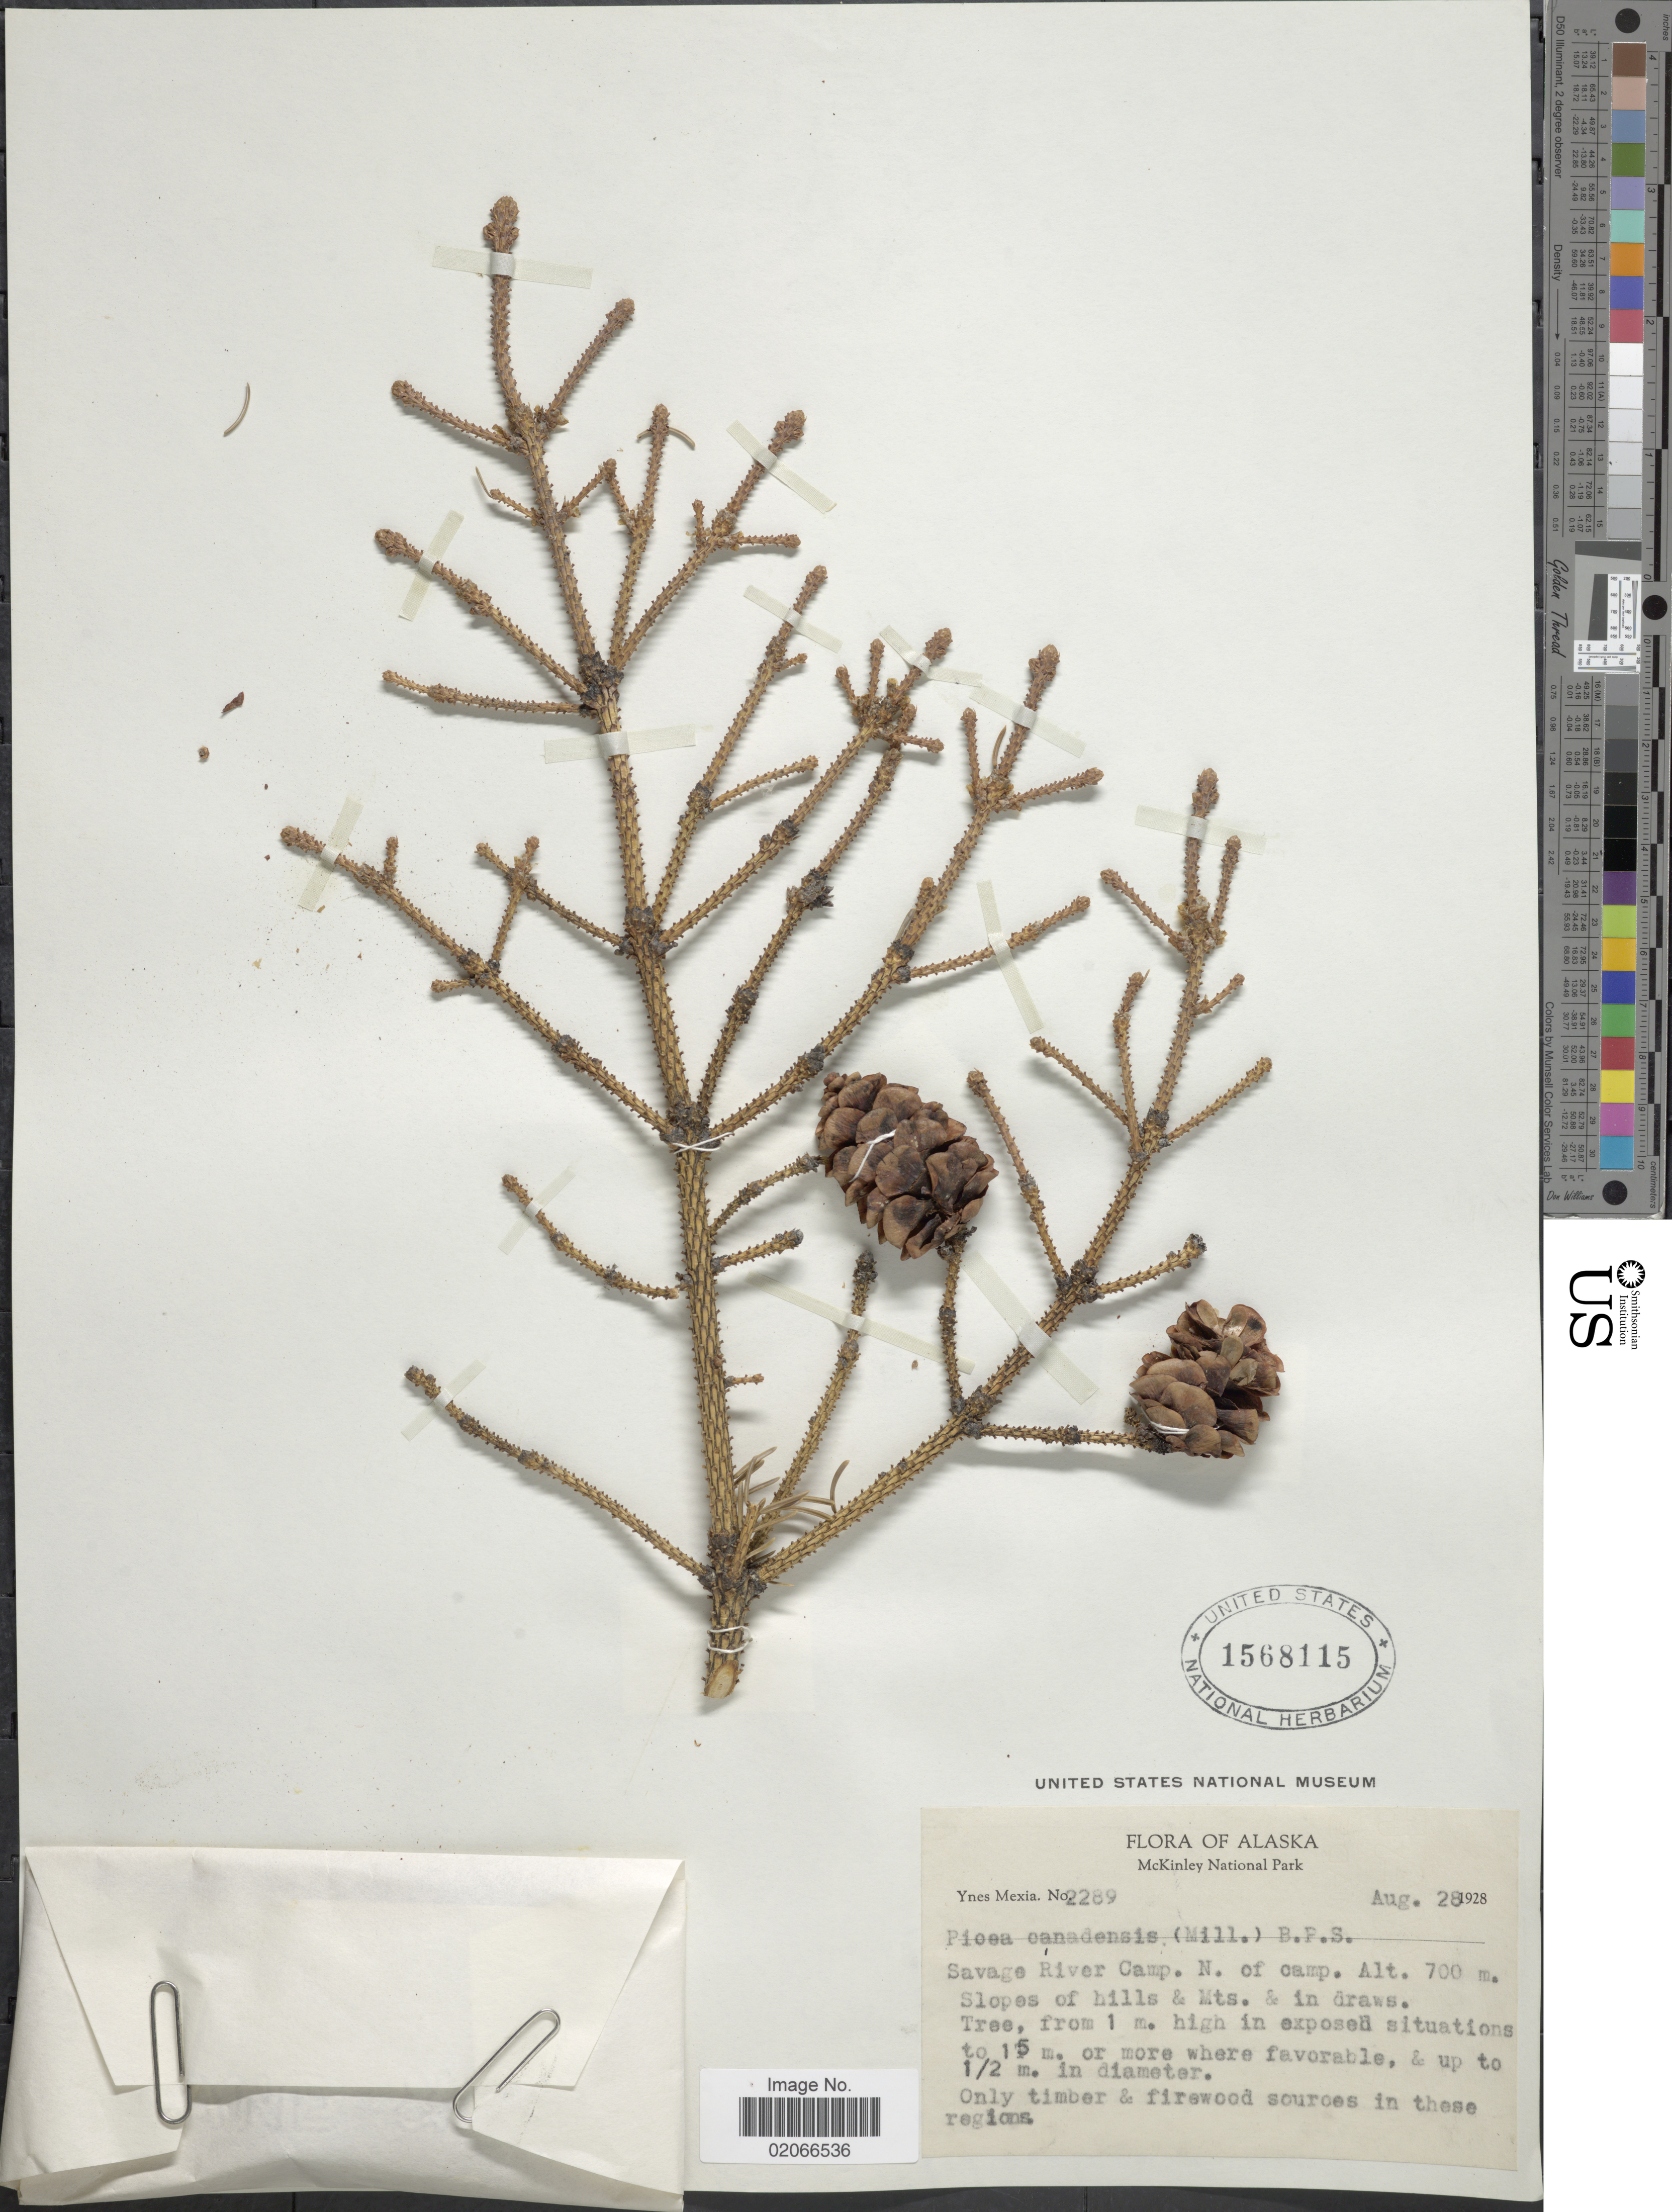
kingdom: Plantae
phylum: Tracheophyta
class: Pinopsida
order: Pinales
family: Pinaceae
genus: Picea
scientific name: Picea glauca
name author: (Moench) Voss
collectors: Y. Mexia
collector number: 2289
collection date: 1928-08-28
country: United States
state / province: Alaska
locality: McKinley National Park, Savage River Camp, N. of camp, slopes of hills & Mts.& in draws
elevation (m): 700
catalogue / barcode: US 1568115